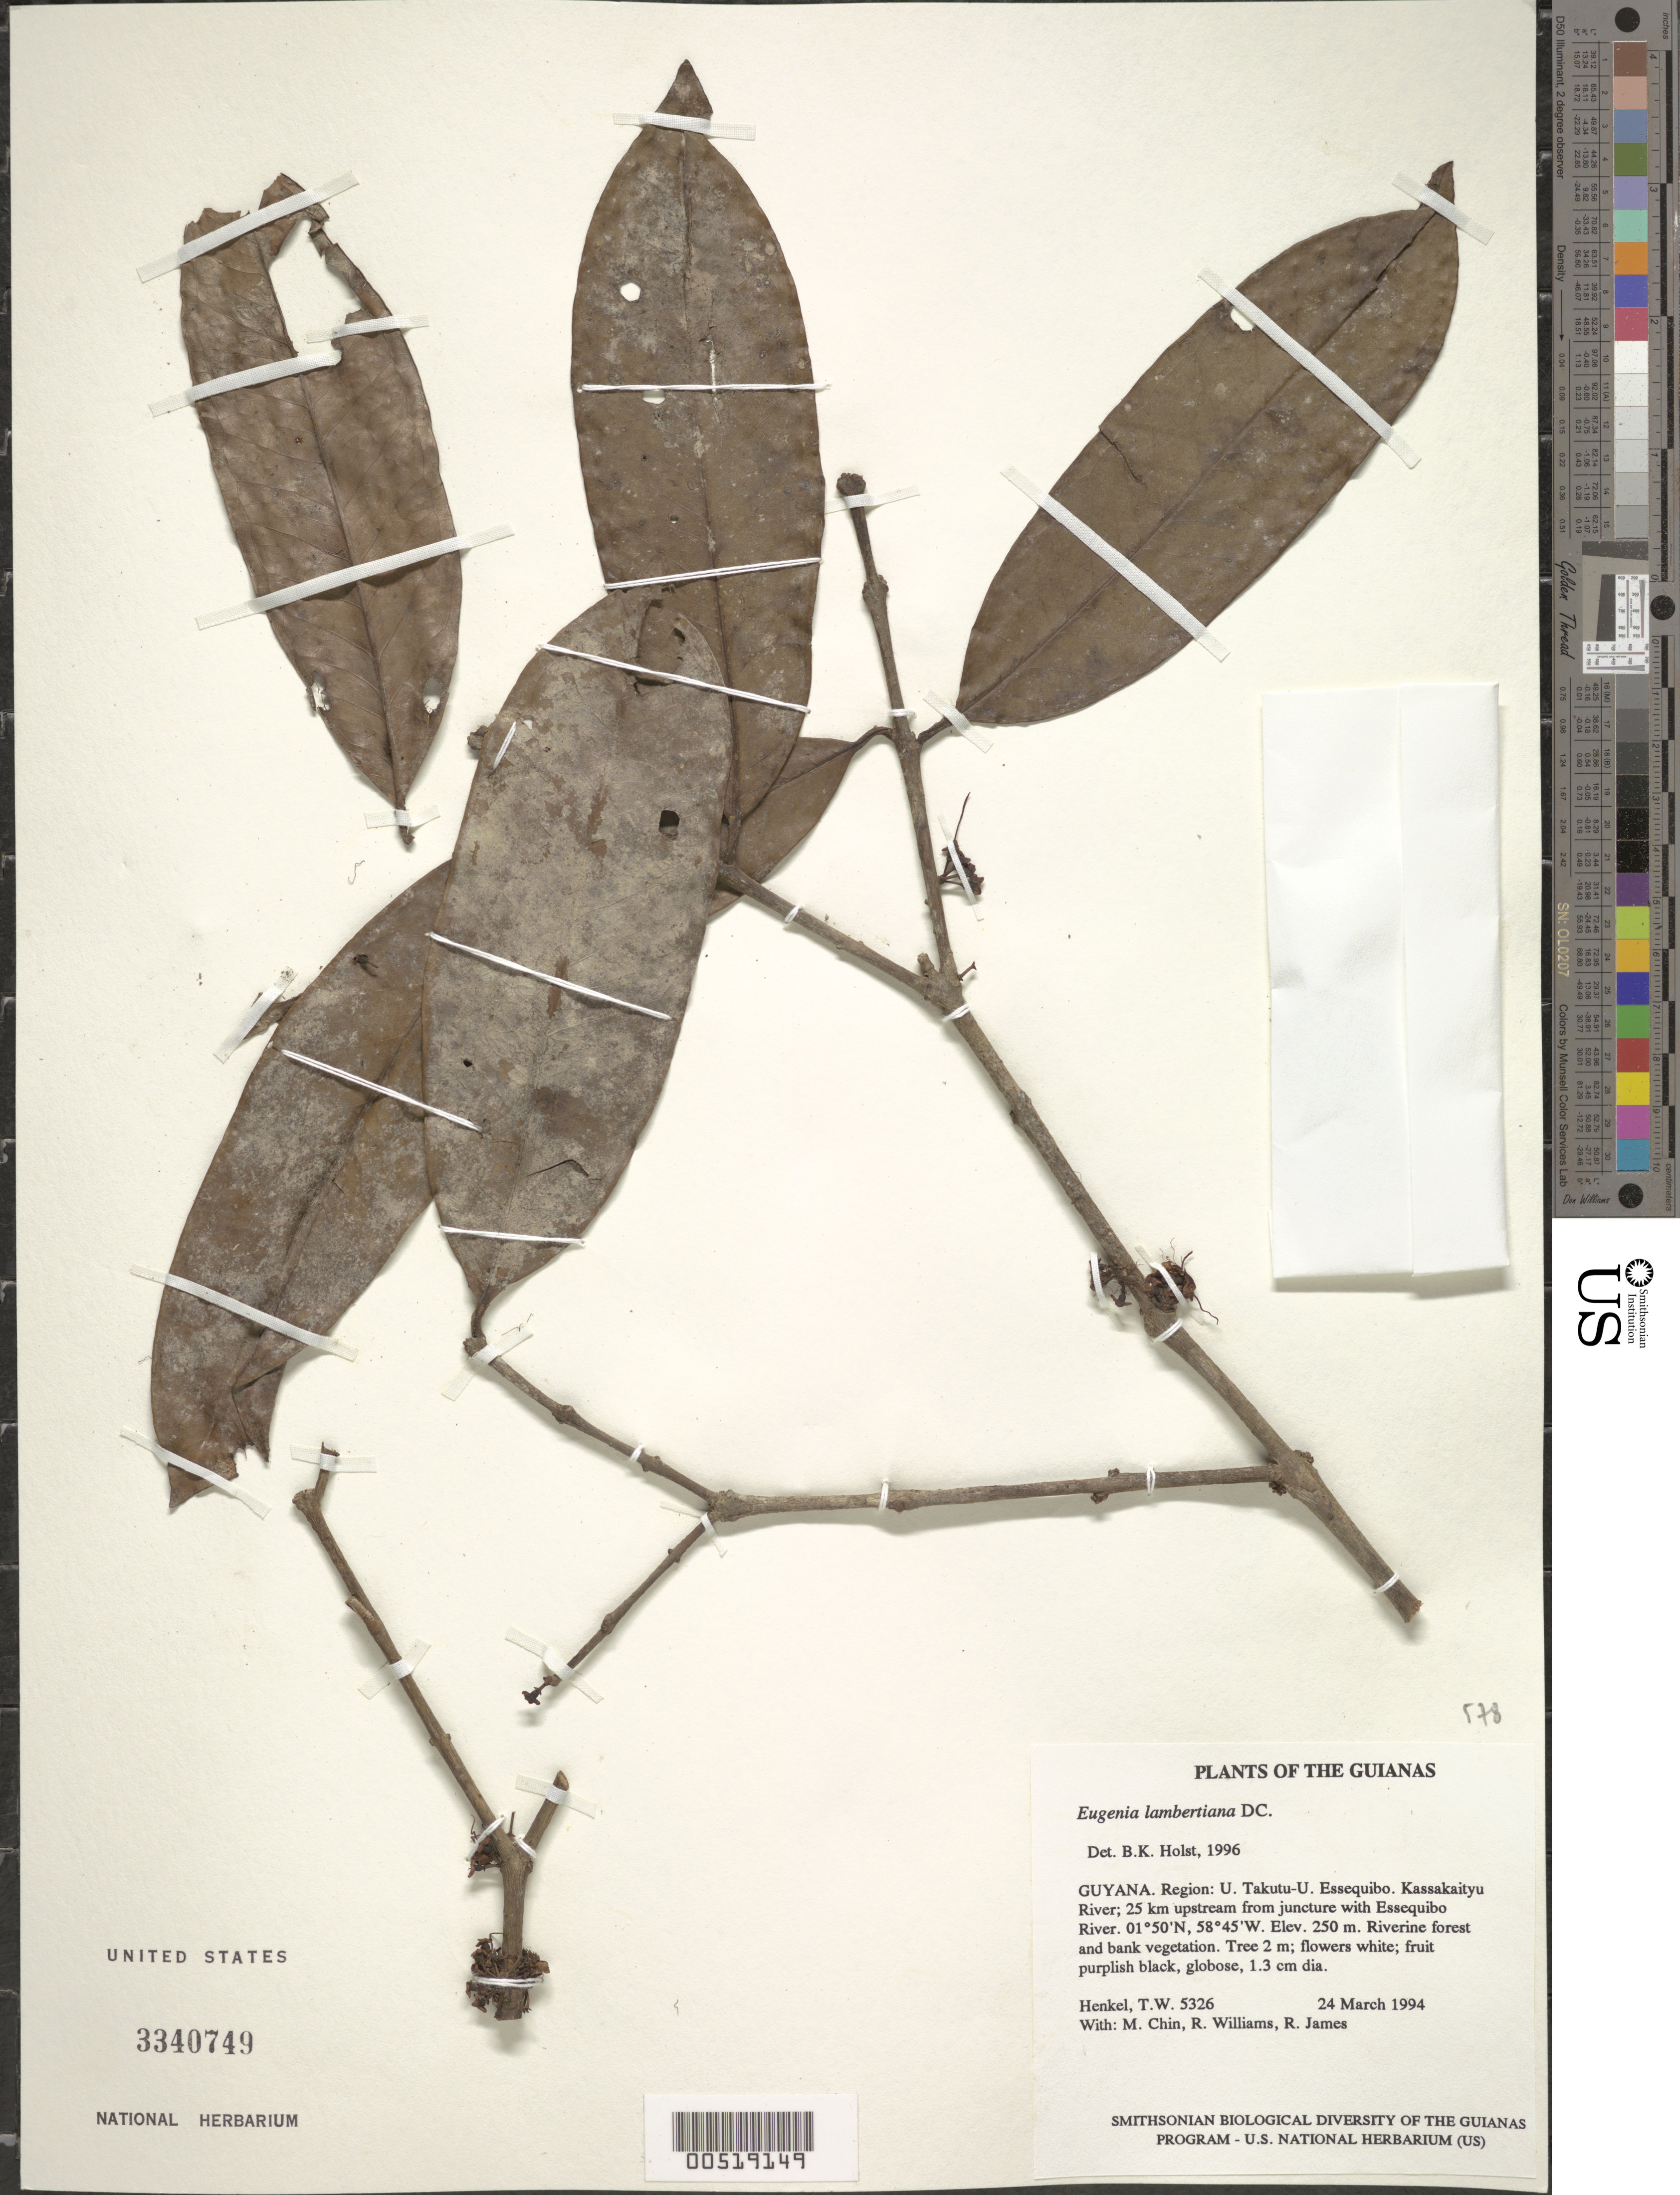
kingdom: Plantae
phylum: Tracheophyta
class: Magnoliopsida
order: Myrtales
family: Myrtaceae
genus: Eugenia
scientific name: Eugenia lambertiana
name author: DC.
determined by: Holst, Bruce K.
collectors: T. Henkel, M. Chin, R. Williams & R. James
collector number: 5326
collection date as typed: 24 March 1994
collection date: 1994-03-24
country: Guyana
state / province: U. Takutu-U. Essequibo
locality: Kassakaityu River; 25 km upstream from juncture with Essequibo River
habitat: Riverine forest and bank vegetation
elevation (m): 250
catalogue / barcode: US 3340749